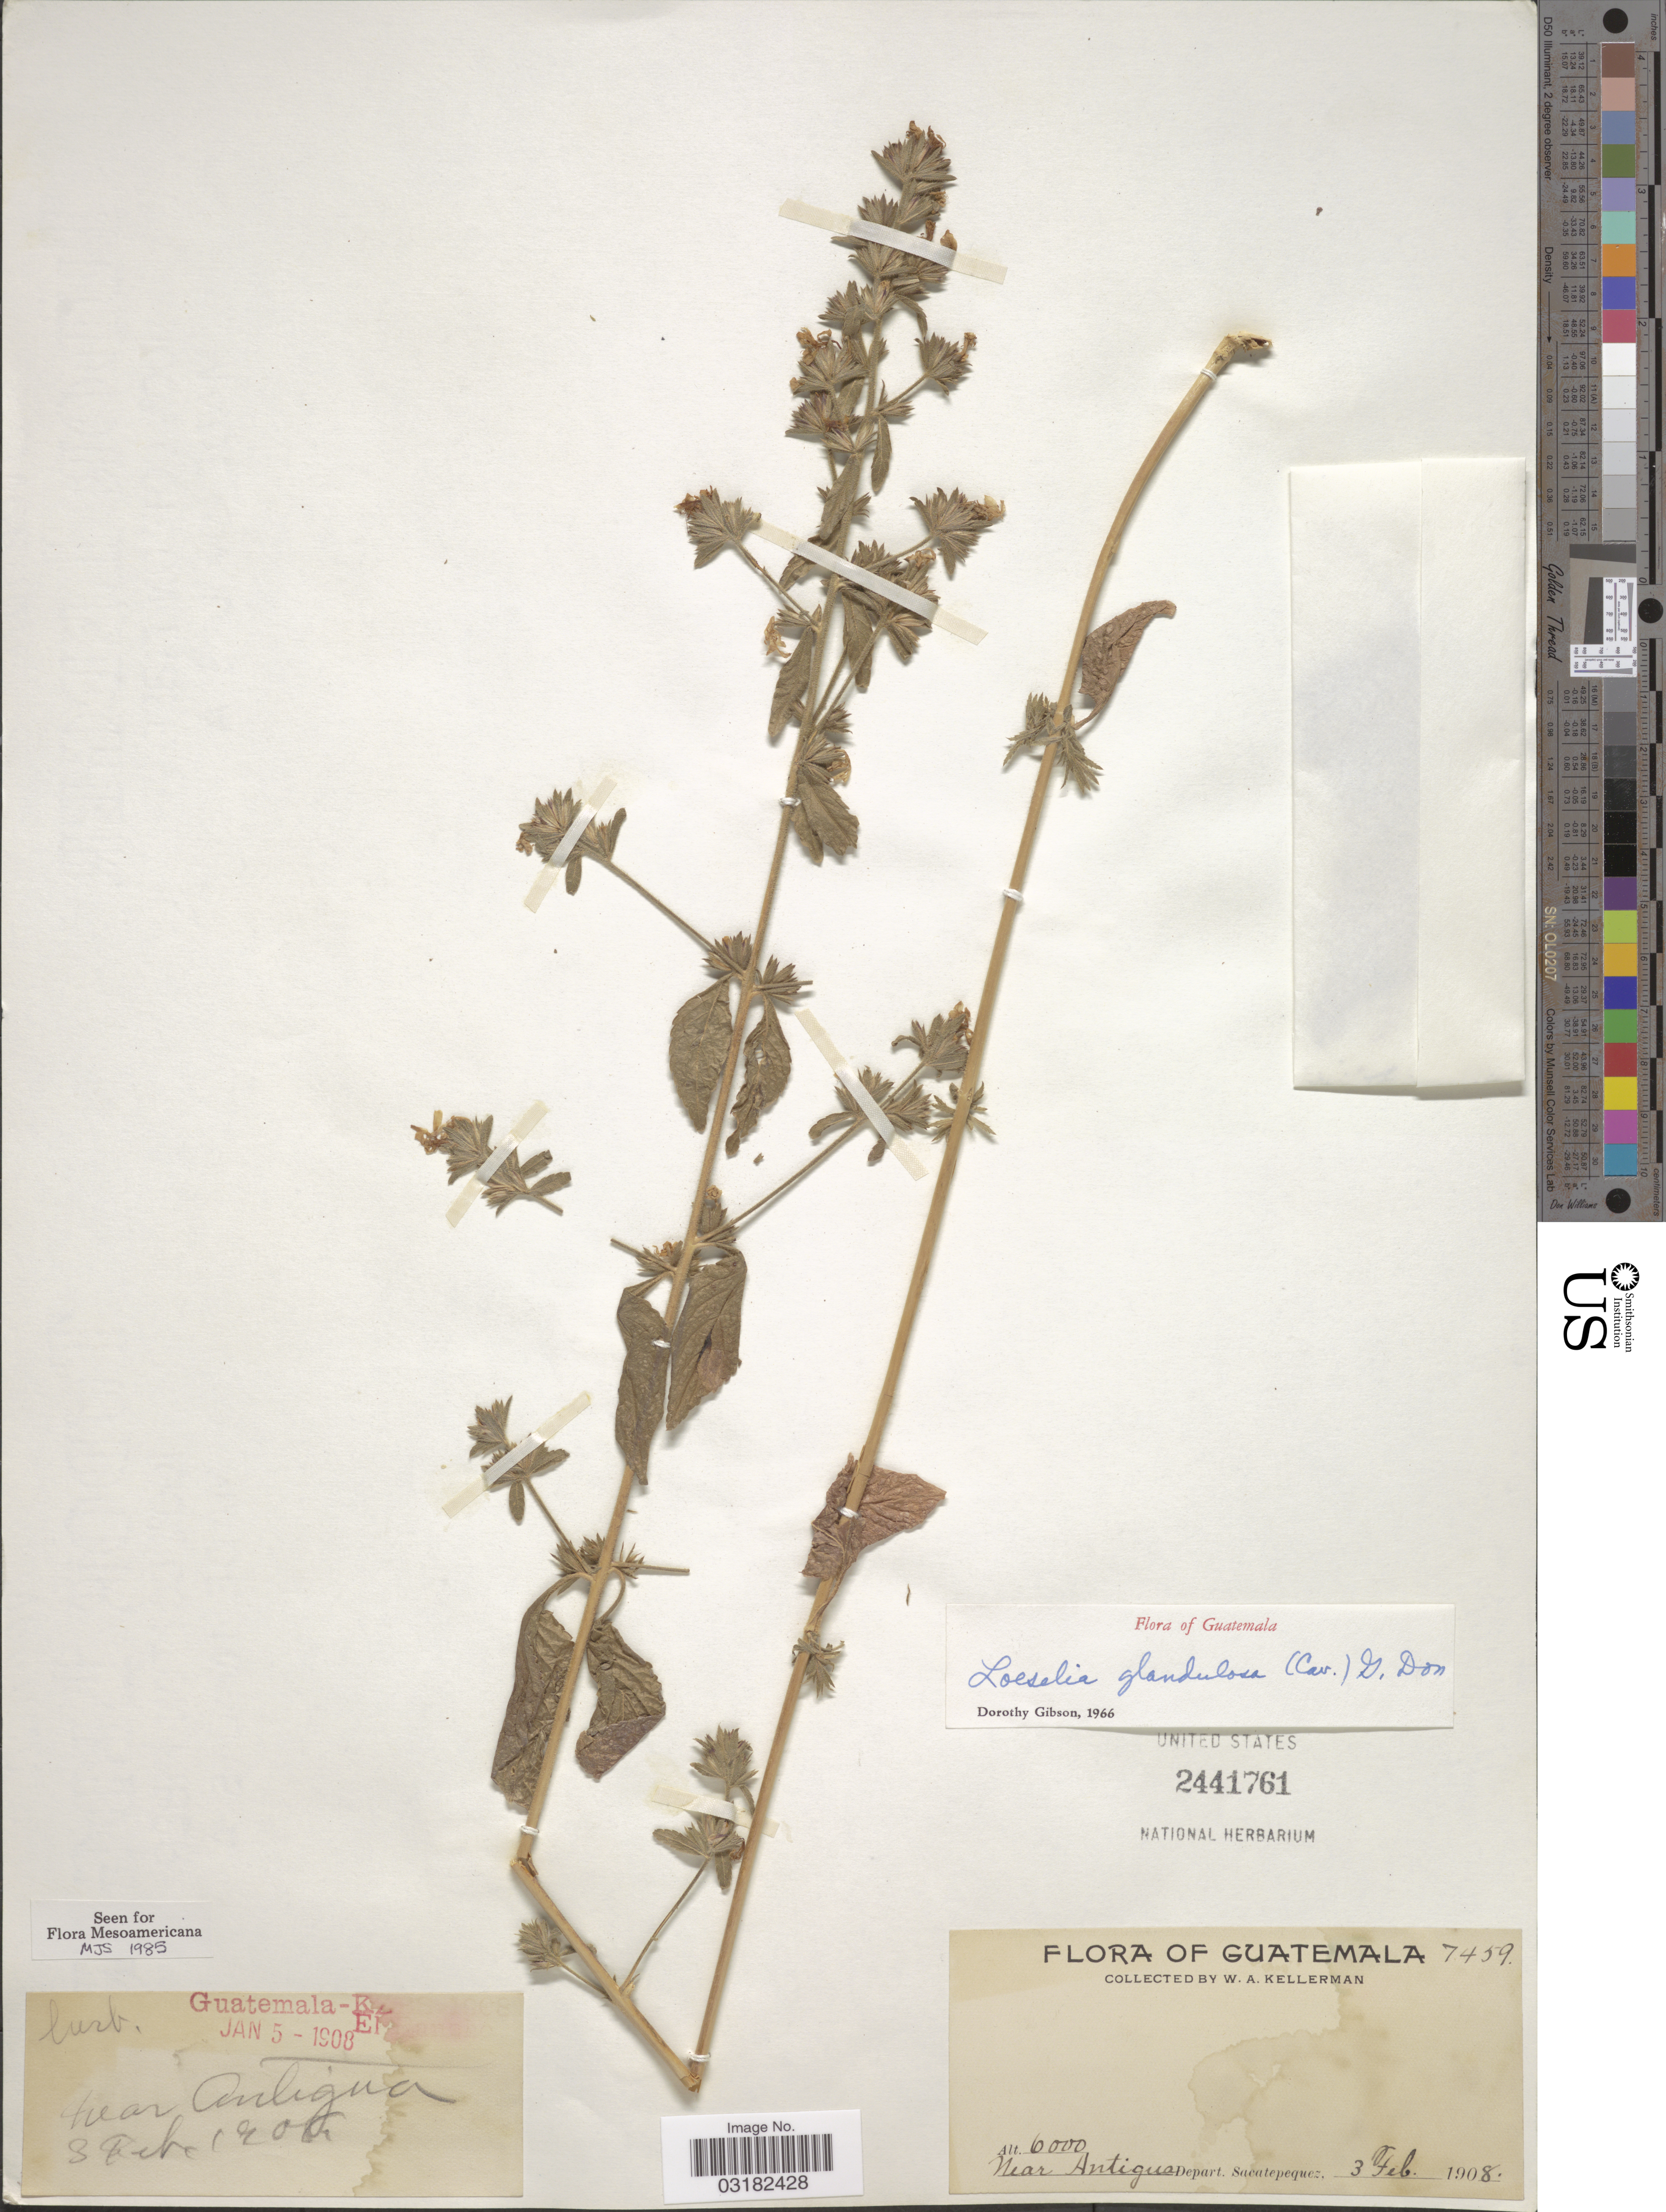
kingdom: Plantae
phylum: Tracheophyta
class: Magnoliopsida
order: Ericales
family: Polemoniaceae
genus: Loeselia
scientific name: Loeselia glandulosa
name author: (Cav.) G. Don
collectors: W. Kellerman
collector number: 7459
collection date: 1908-02-03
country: Guatemala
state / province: Sacatepéquez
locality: Near Antigua.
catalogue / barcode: US 2441761